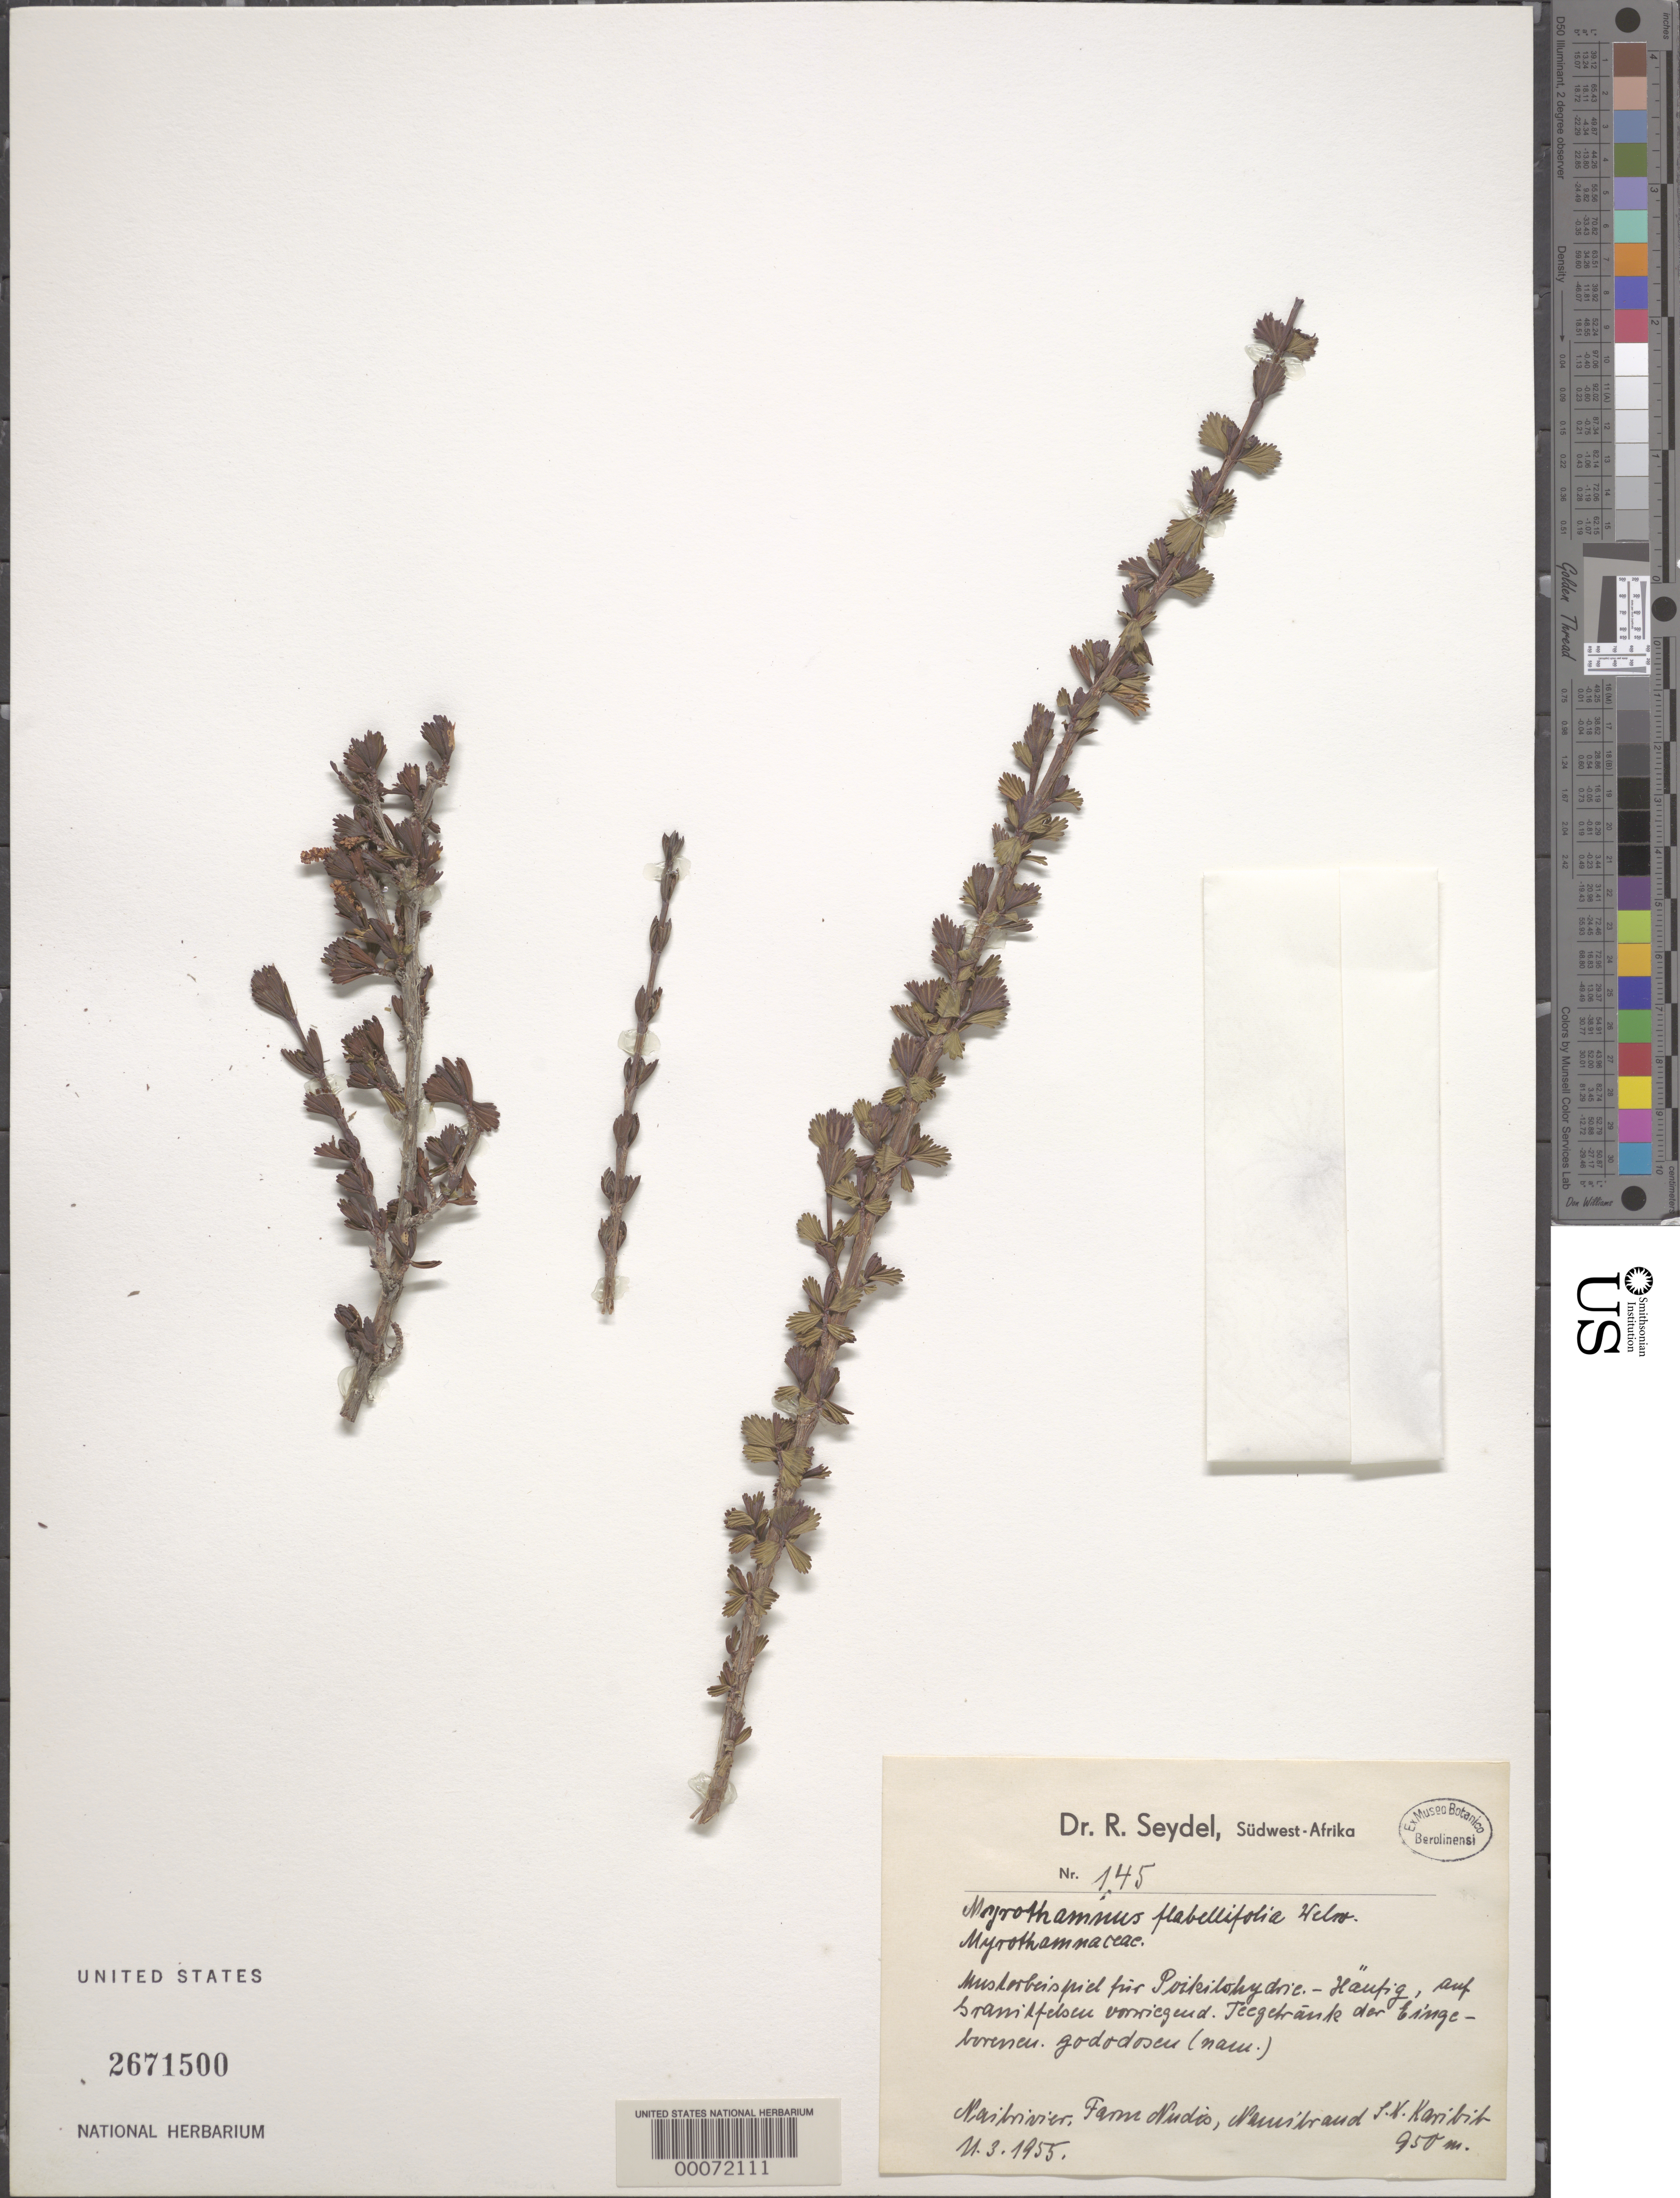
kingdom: Plantae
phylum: Tracheophyta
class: Magnoliopsida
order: Gunnerales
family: Myrothamnaceae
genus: Myrothamnus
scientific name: Myrothamnus flabellifolius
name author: Welw.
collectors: R. Seydel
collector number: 145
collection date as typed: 11 Mar 1955 or 03 Nov 1955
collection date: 1955-03-11 or 1955-11-03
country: Namibia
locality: Naibrivier, farm nudis, neuisbrand, s.w. karibib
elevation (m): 950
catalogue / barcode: US 2671500